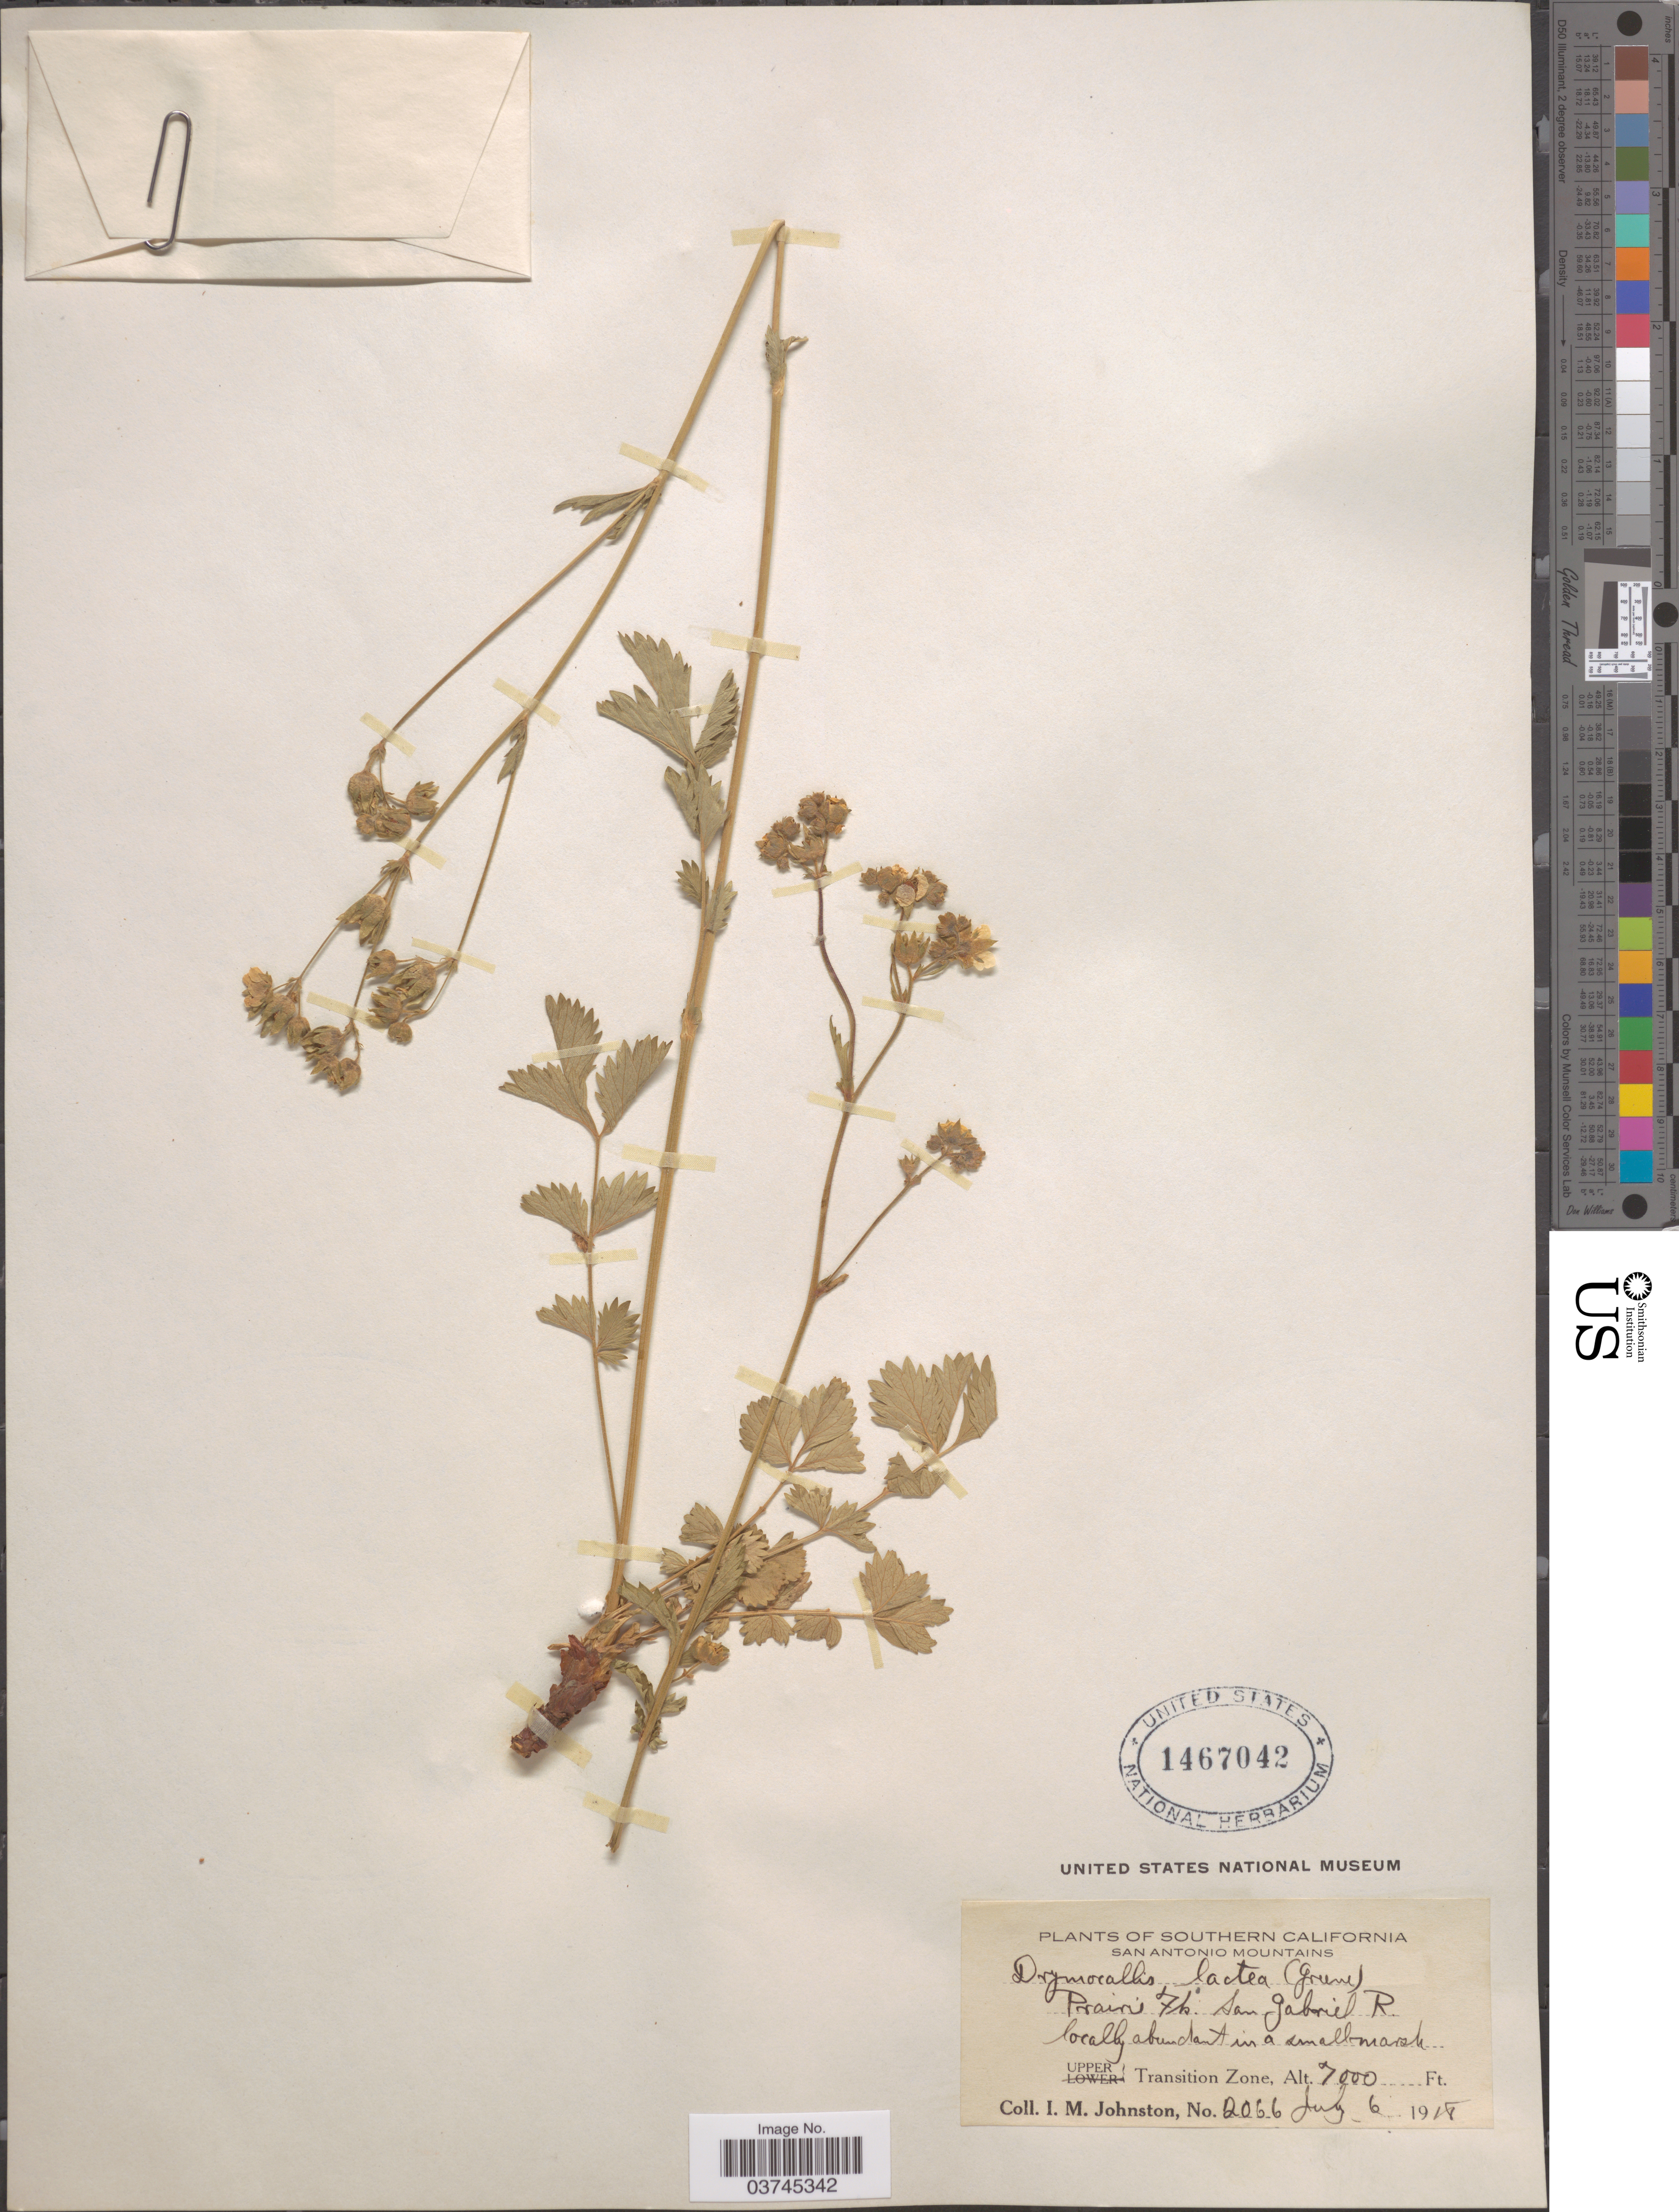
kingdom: Plantae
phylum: Tracheophyta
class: Magnoliopsida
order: Rosales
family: Rosaceae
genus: Drymocallis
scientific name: Drymocallis lactea var. austiniae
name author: (Jeps.) Ertter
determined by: Strong, Mark T., (BOT), Smithsonian Institution - National Museum of Natural History (UNITED STATES)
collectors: I.M. Johnston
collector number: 2066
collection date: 1918-07-06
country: United States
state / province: California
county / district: Los Angeles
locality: Southern California. San Antonio Mountains. San Gabriel R. Upper Transition Zone.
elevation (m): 2134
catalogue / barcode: US 1467042